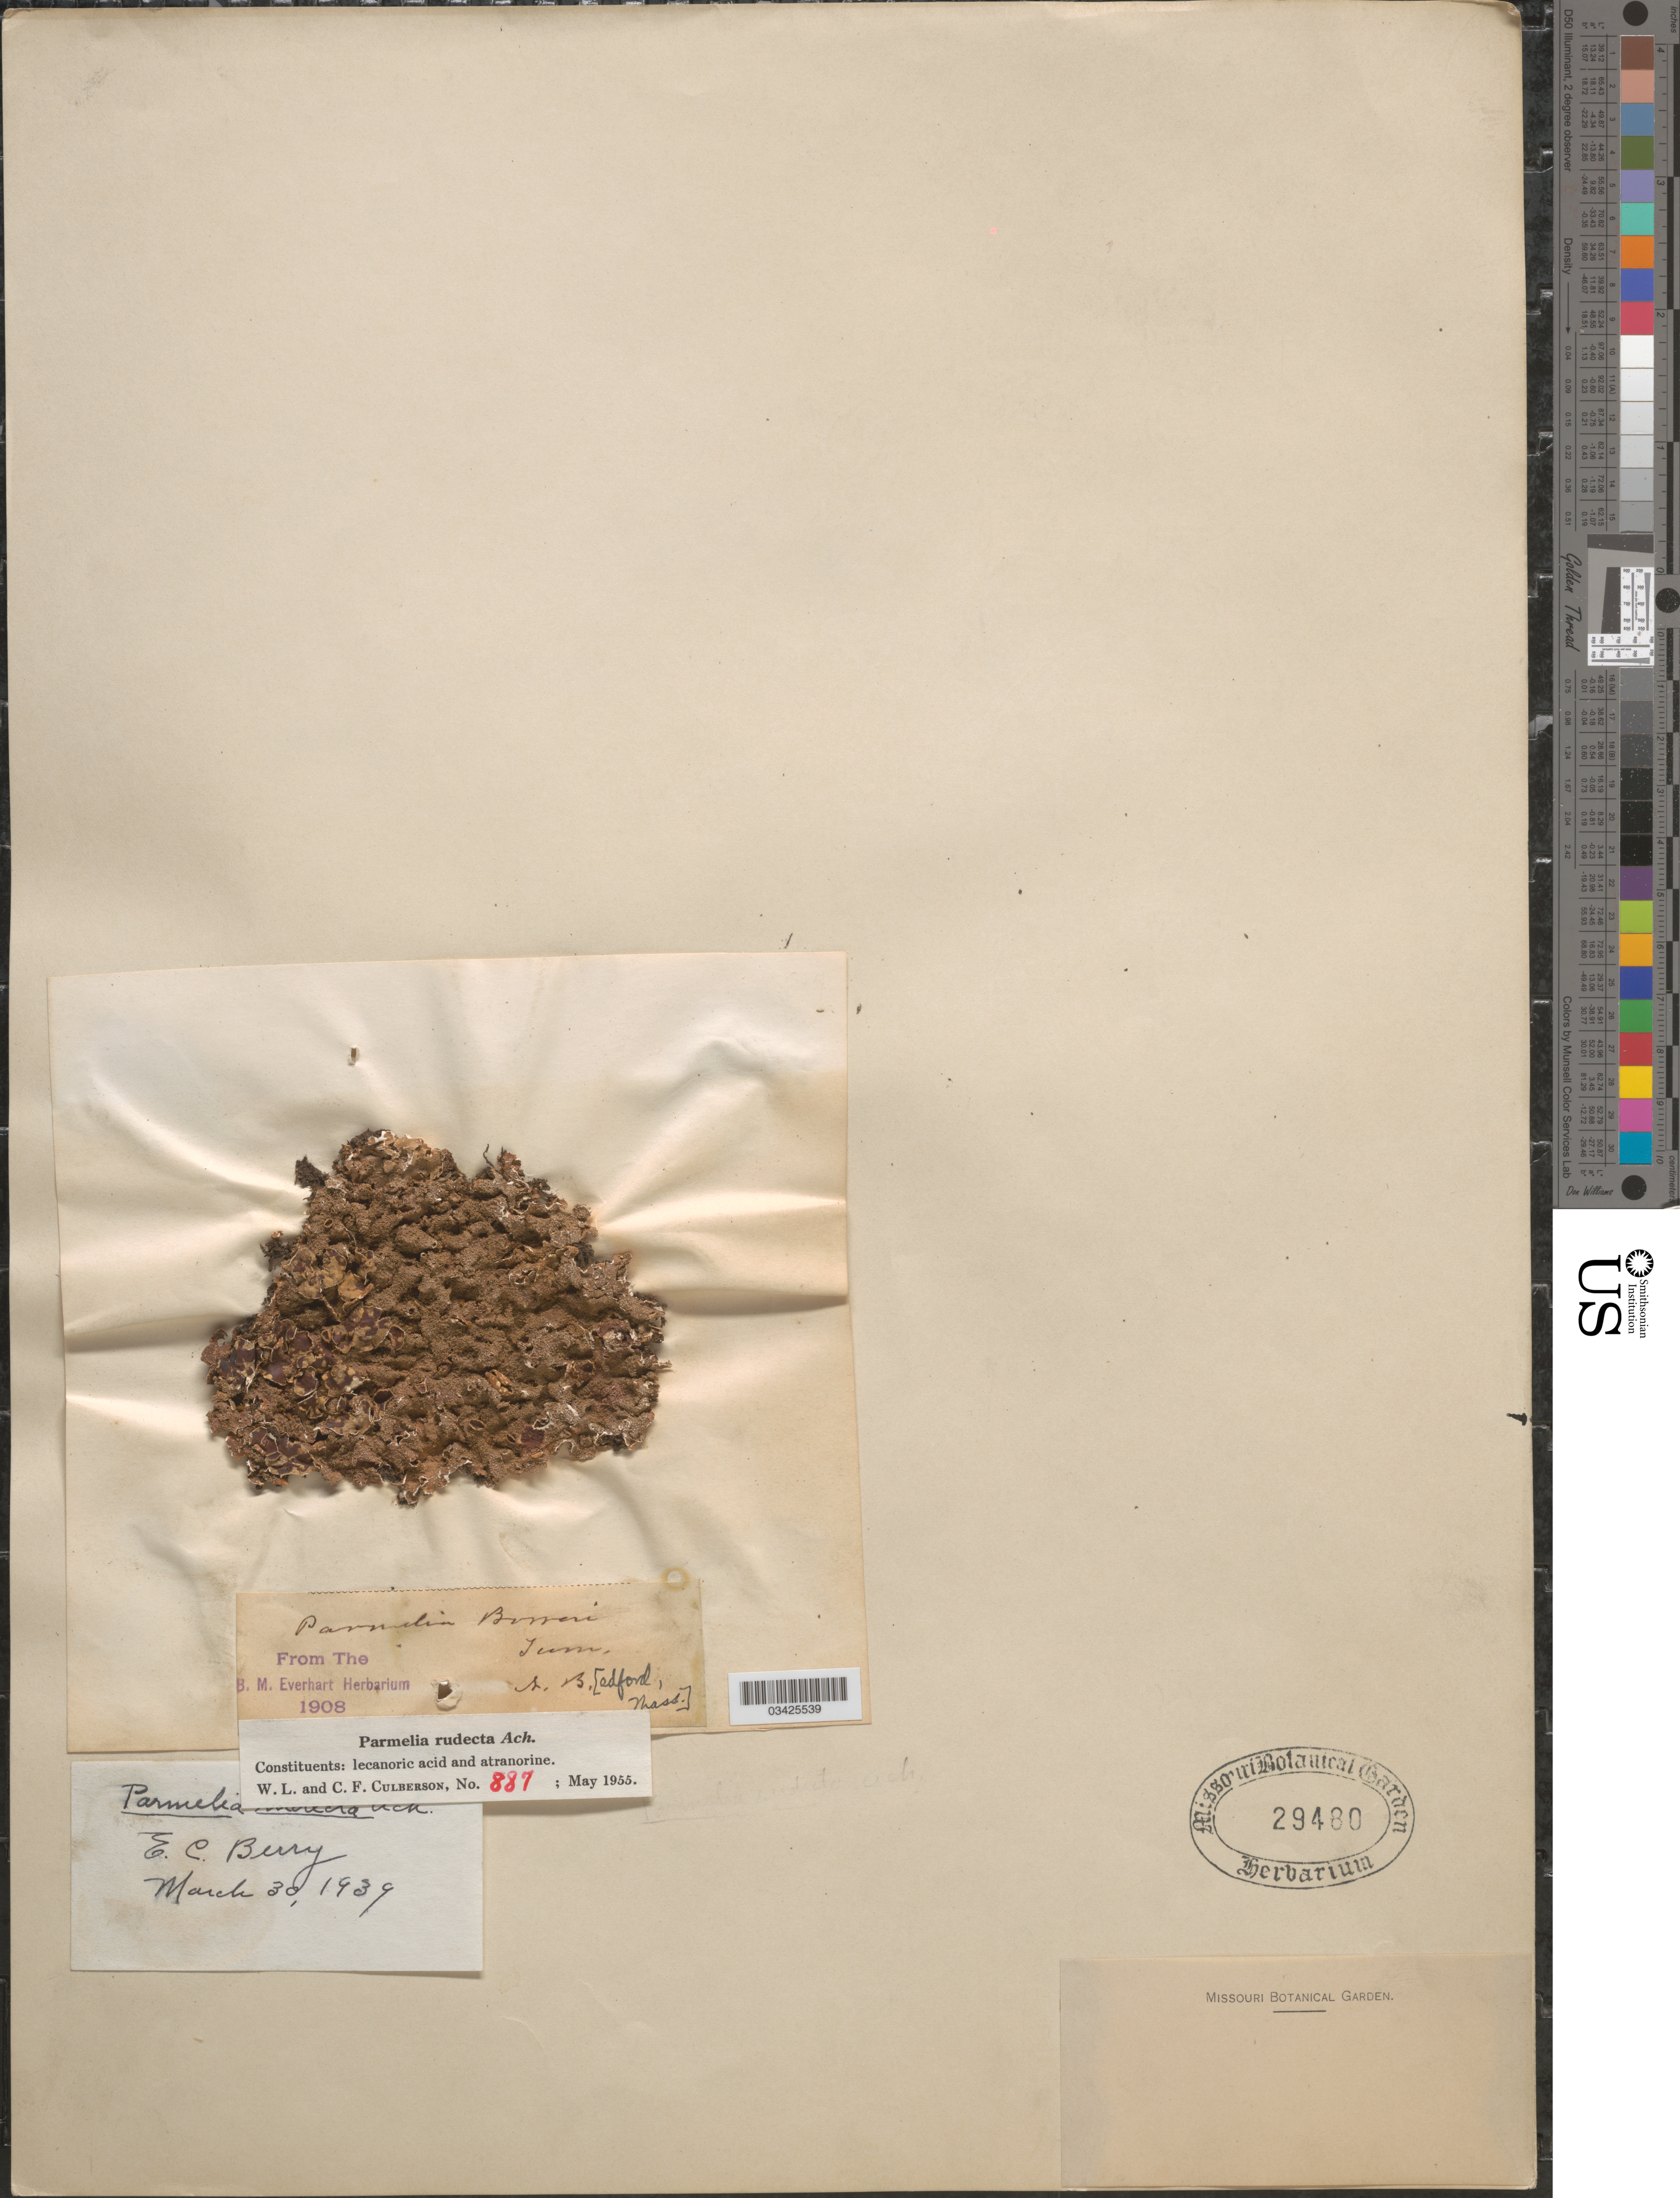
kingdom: Fungi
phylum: Ascomycota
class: Lecanoromycetes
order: Lecanorales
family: Parmeliaceae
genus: Punctelia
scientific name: Punctelia rudecta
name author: (Ach.) Krog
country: United States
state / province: Massachusetts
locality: New Bedford